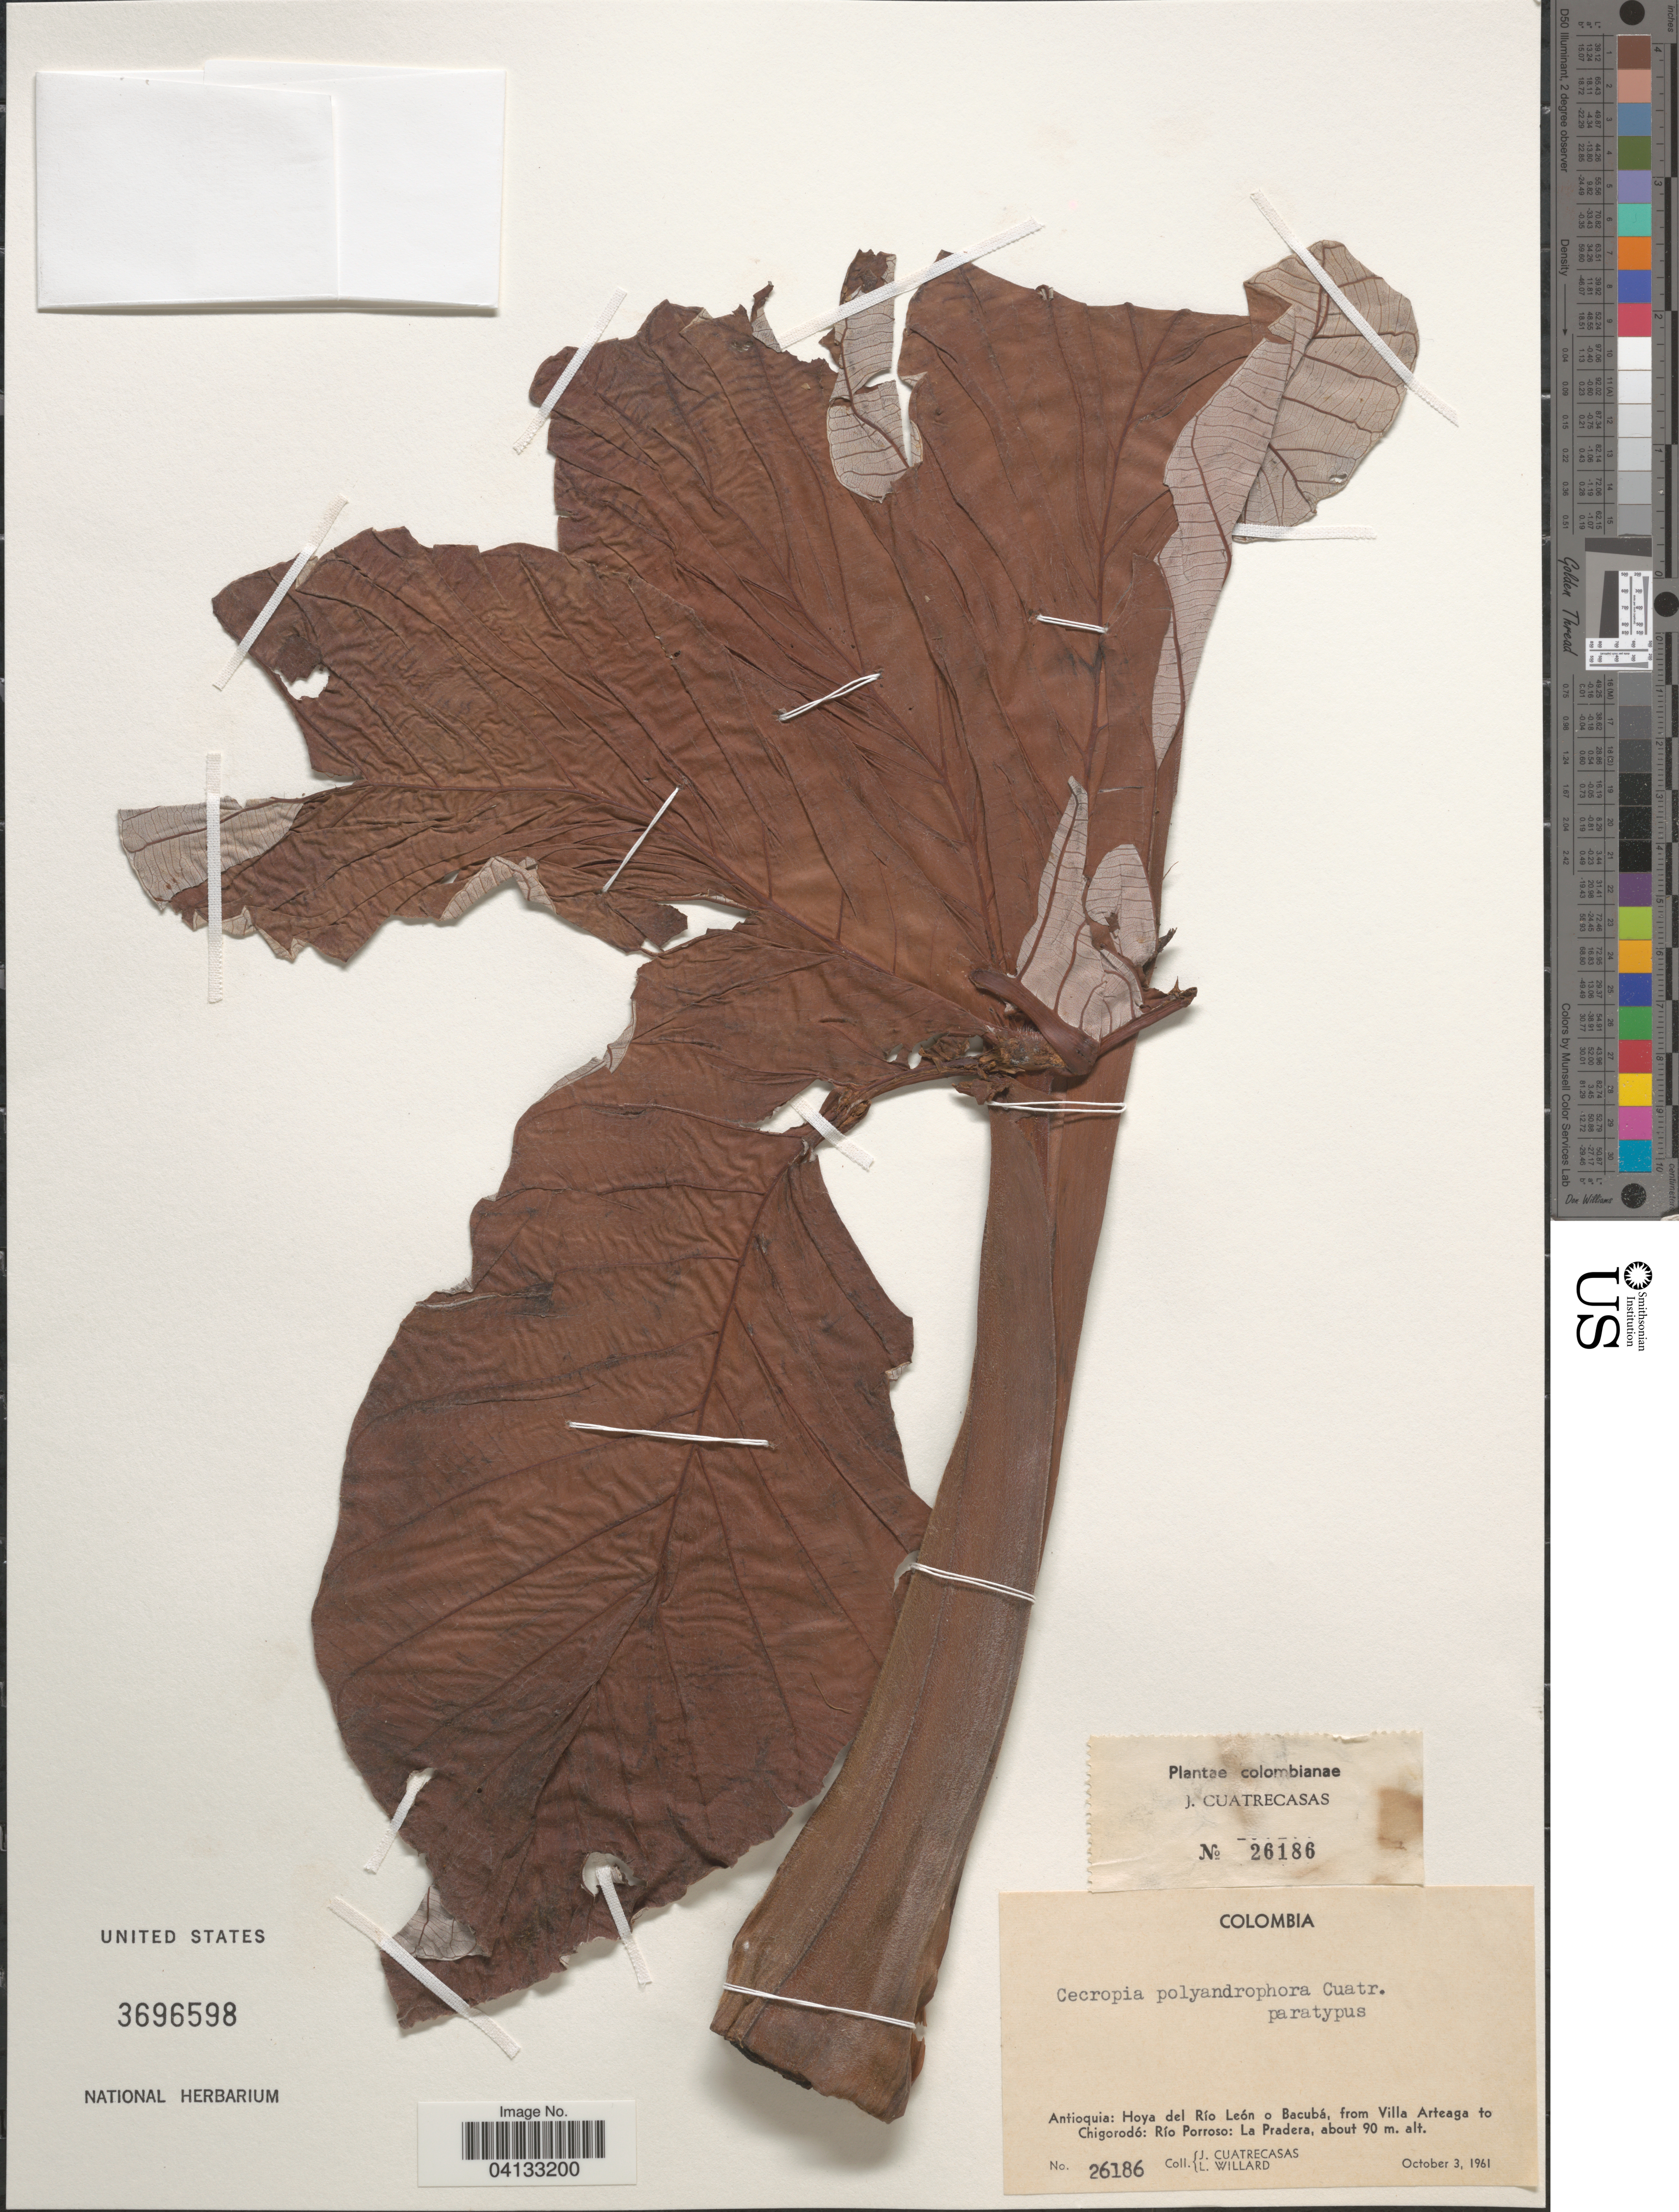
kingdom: Plantae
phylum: Tracheophyta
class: Magnoliopsida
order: Rosales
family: Urticaceae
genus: Cecropia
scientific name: Cecropia polyandrophora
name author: Cuatrec.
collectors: J. Cuatrecasas & L. Willard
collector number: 26186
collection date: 1961-10-03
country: Colombia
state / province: Antioquia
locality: Hoya del Río León o Bacubá, from Villa Arteaga to Chigorodó: Río Porroso: La Pradera.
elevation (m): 90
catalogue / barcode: US 3696598